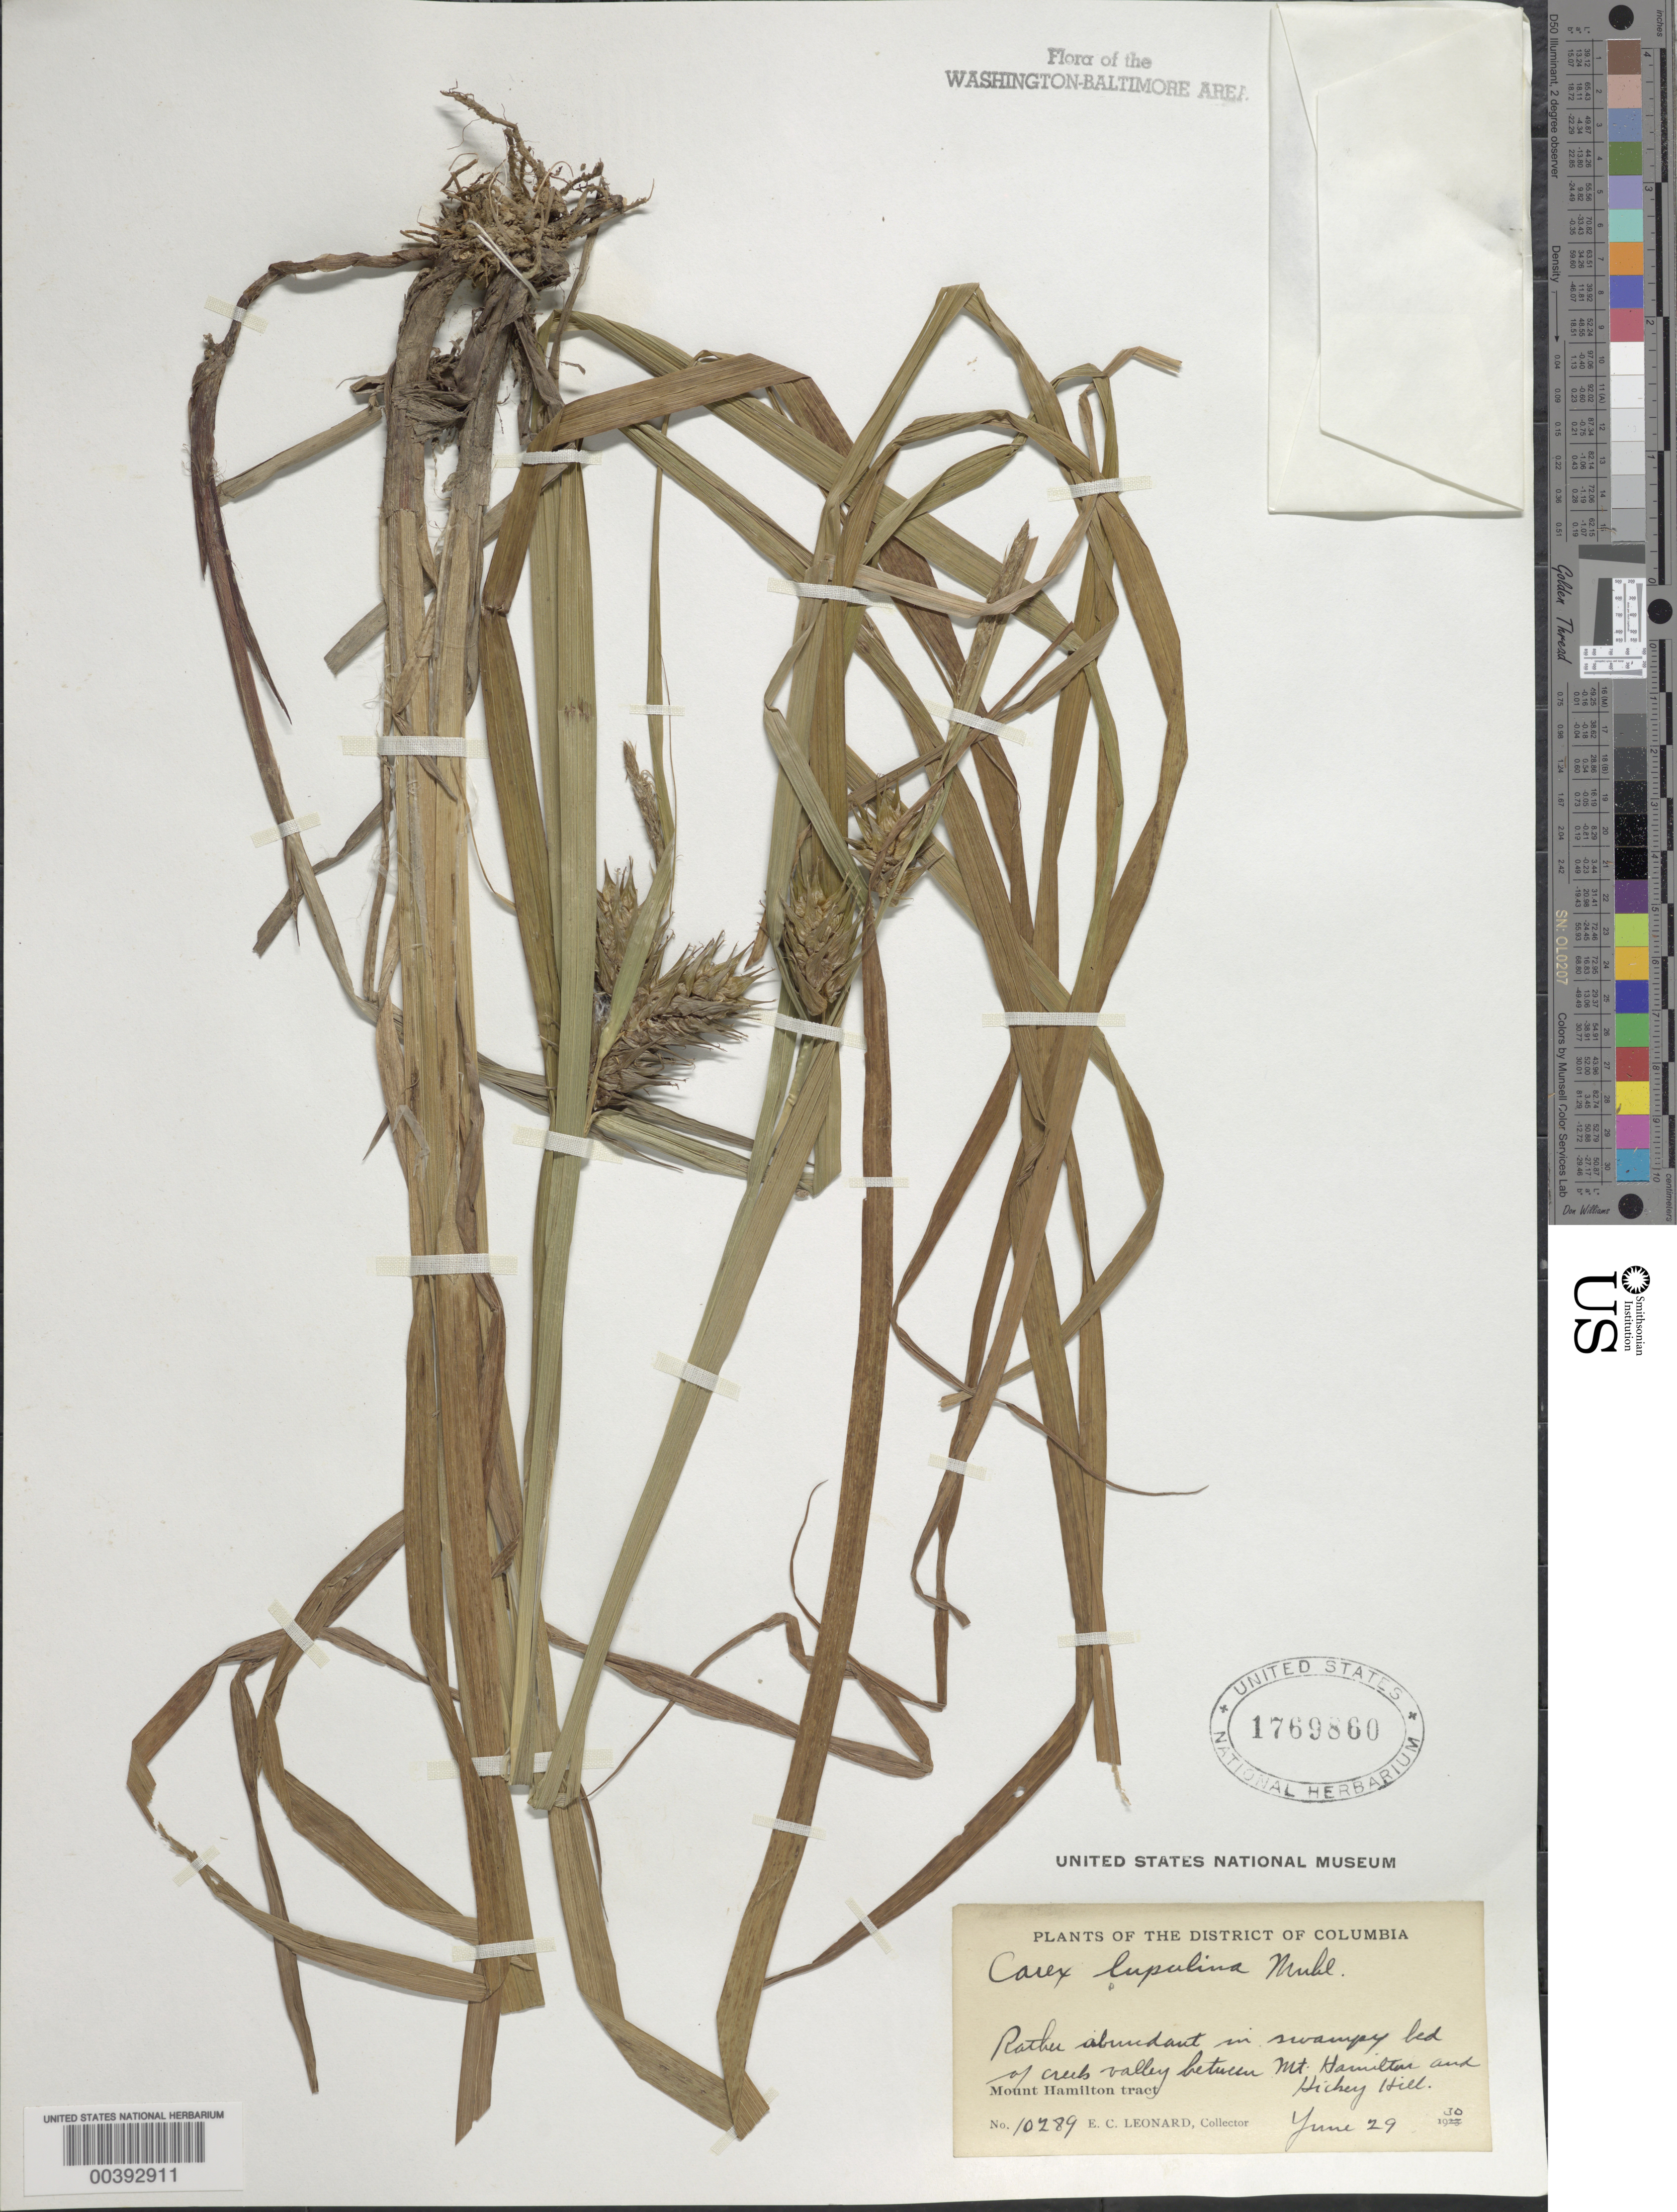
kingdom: Plantae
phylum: Tracheophyta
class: Liliopsida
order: Poales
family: Cyperaceae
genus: Carex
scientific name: Carex lupulina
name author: Muhl. ex Willd.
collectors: E. C. Leonard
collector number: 10289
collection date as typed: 29 Jun 1930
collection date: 1930-06-29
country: United States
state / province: District of Columbia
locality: between Mount Hamilton and Hickey Hill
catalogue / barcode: US 1769860